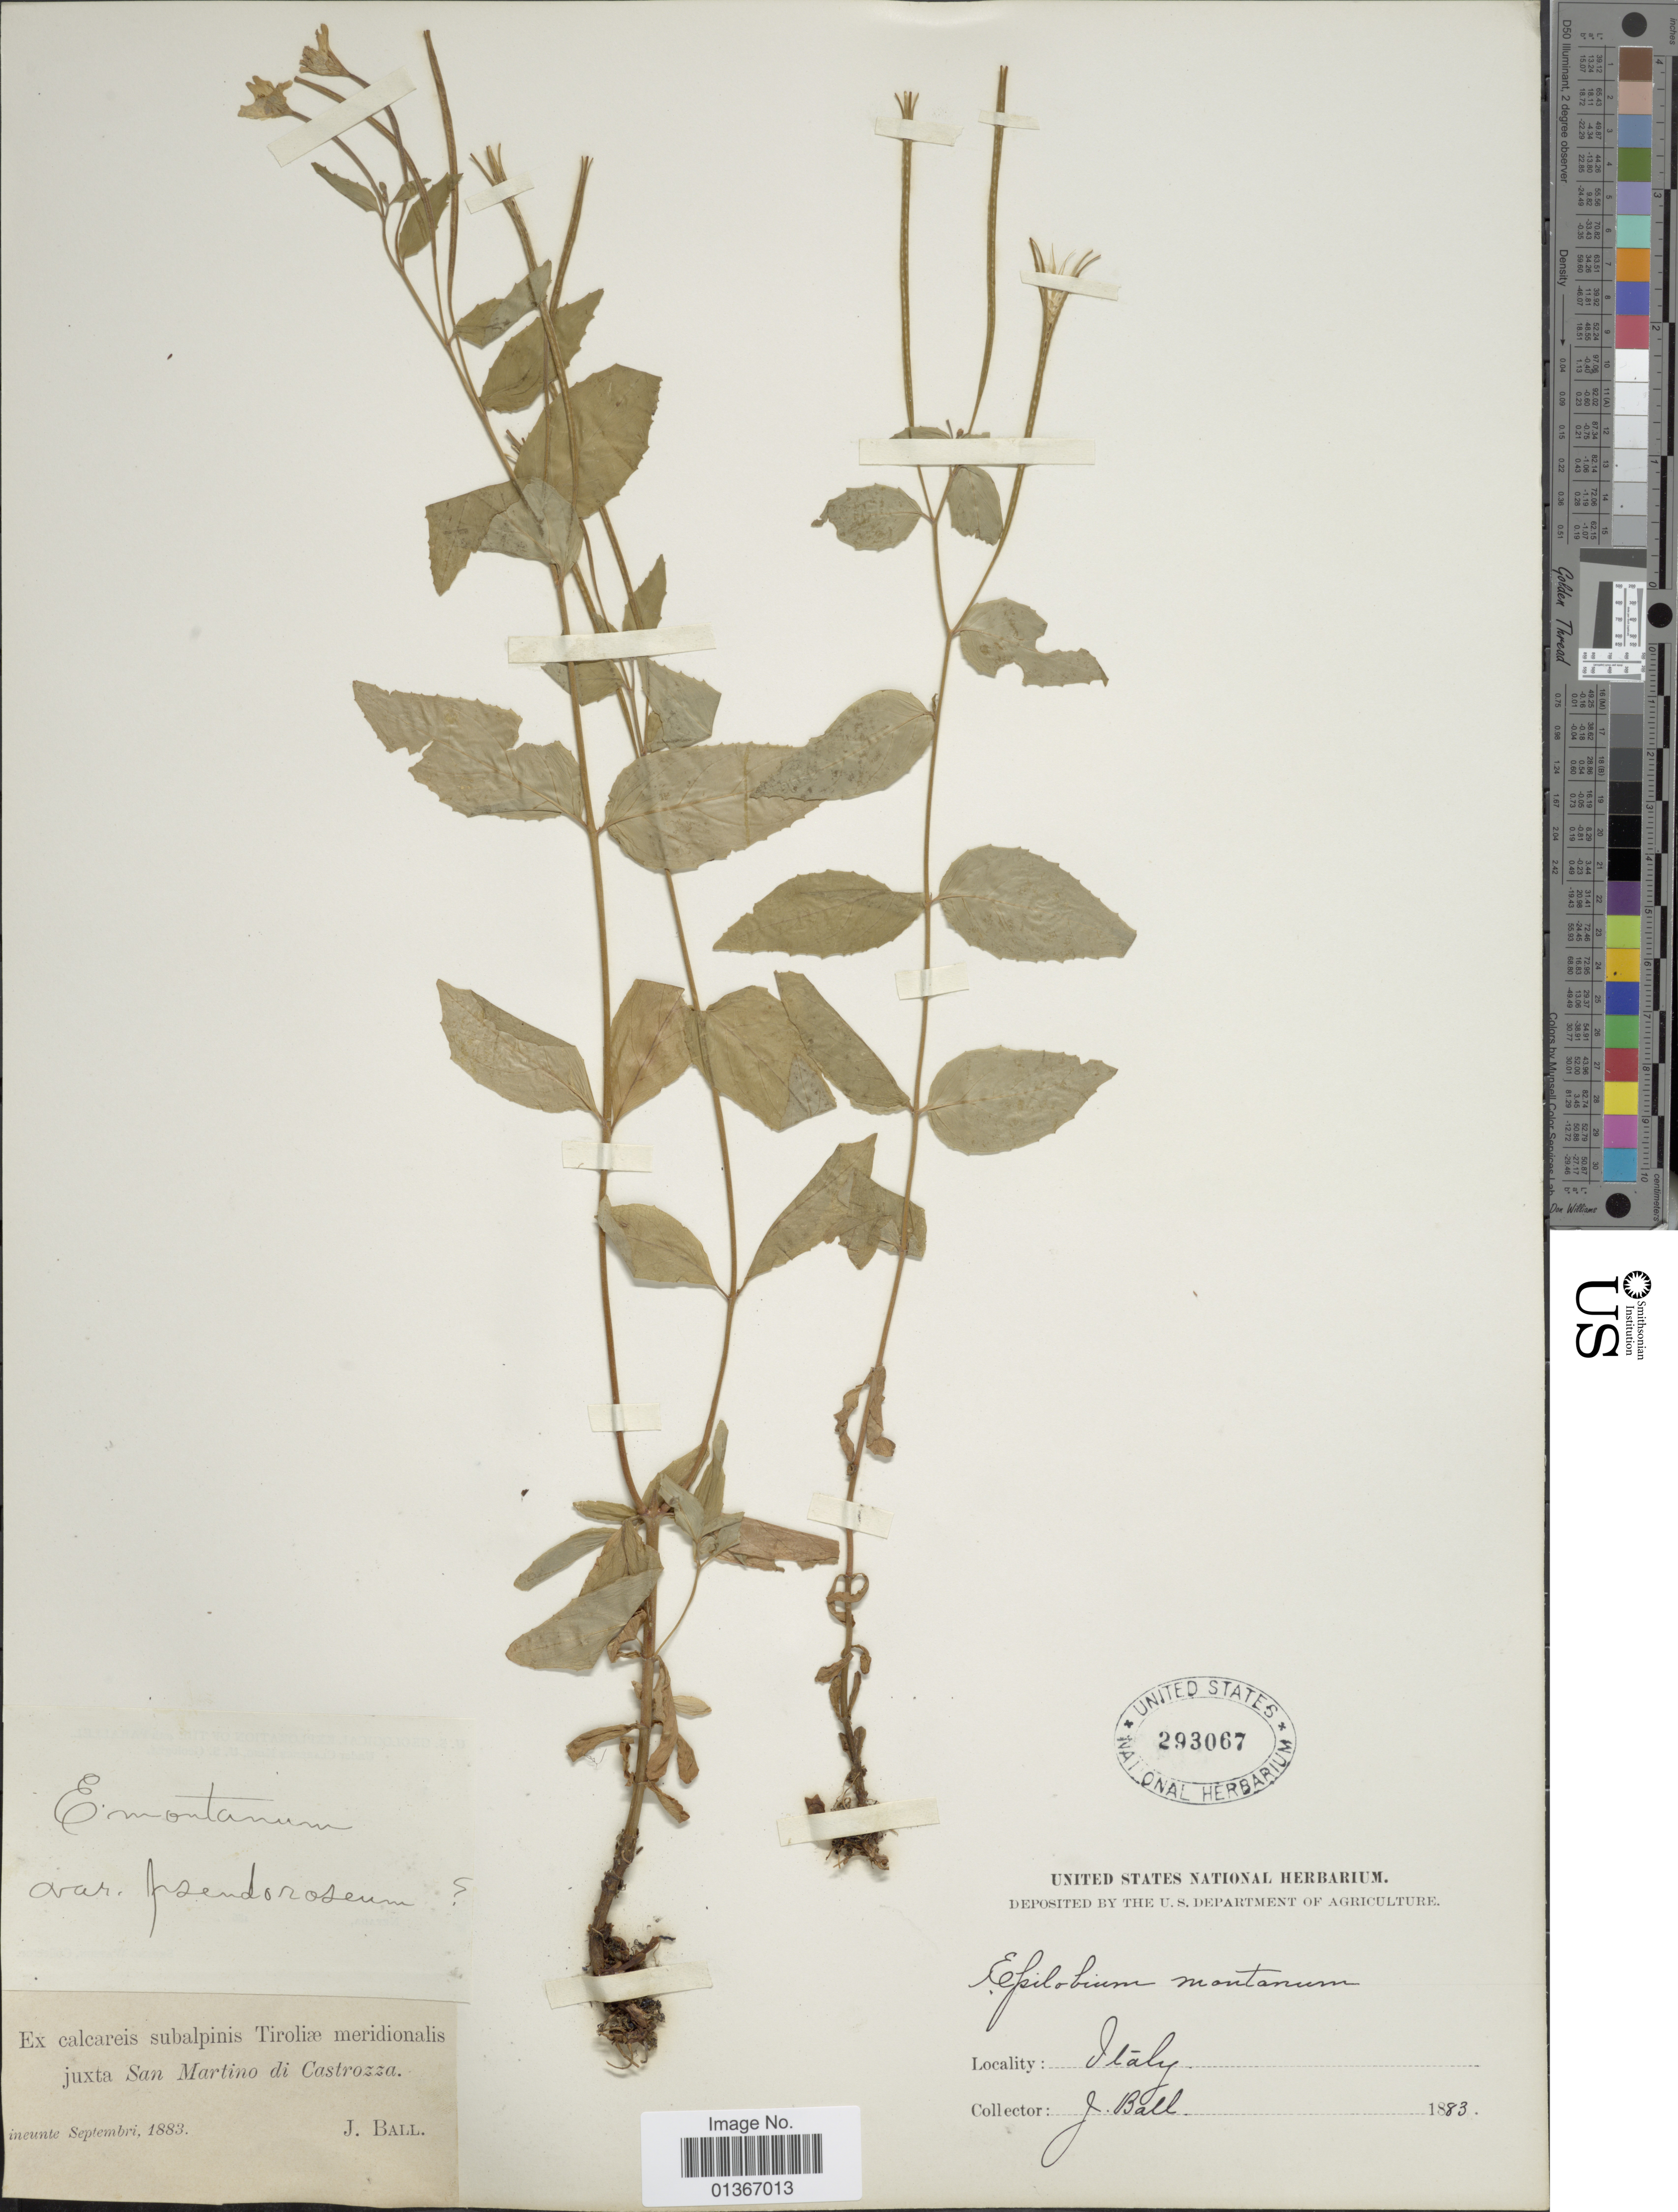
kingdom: Plantae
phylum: Tracheophyta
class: Magnoliopsida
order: Myrtales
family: Onagraceae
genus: Epilobium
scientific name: Epilobium montanum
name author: L.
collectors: J. Ball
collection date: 1883-09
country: Italy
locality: San Martino di Castrozza.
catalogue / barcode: US 293067